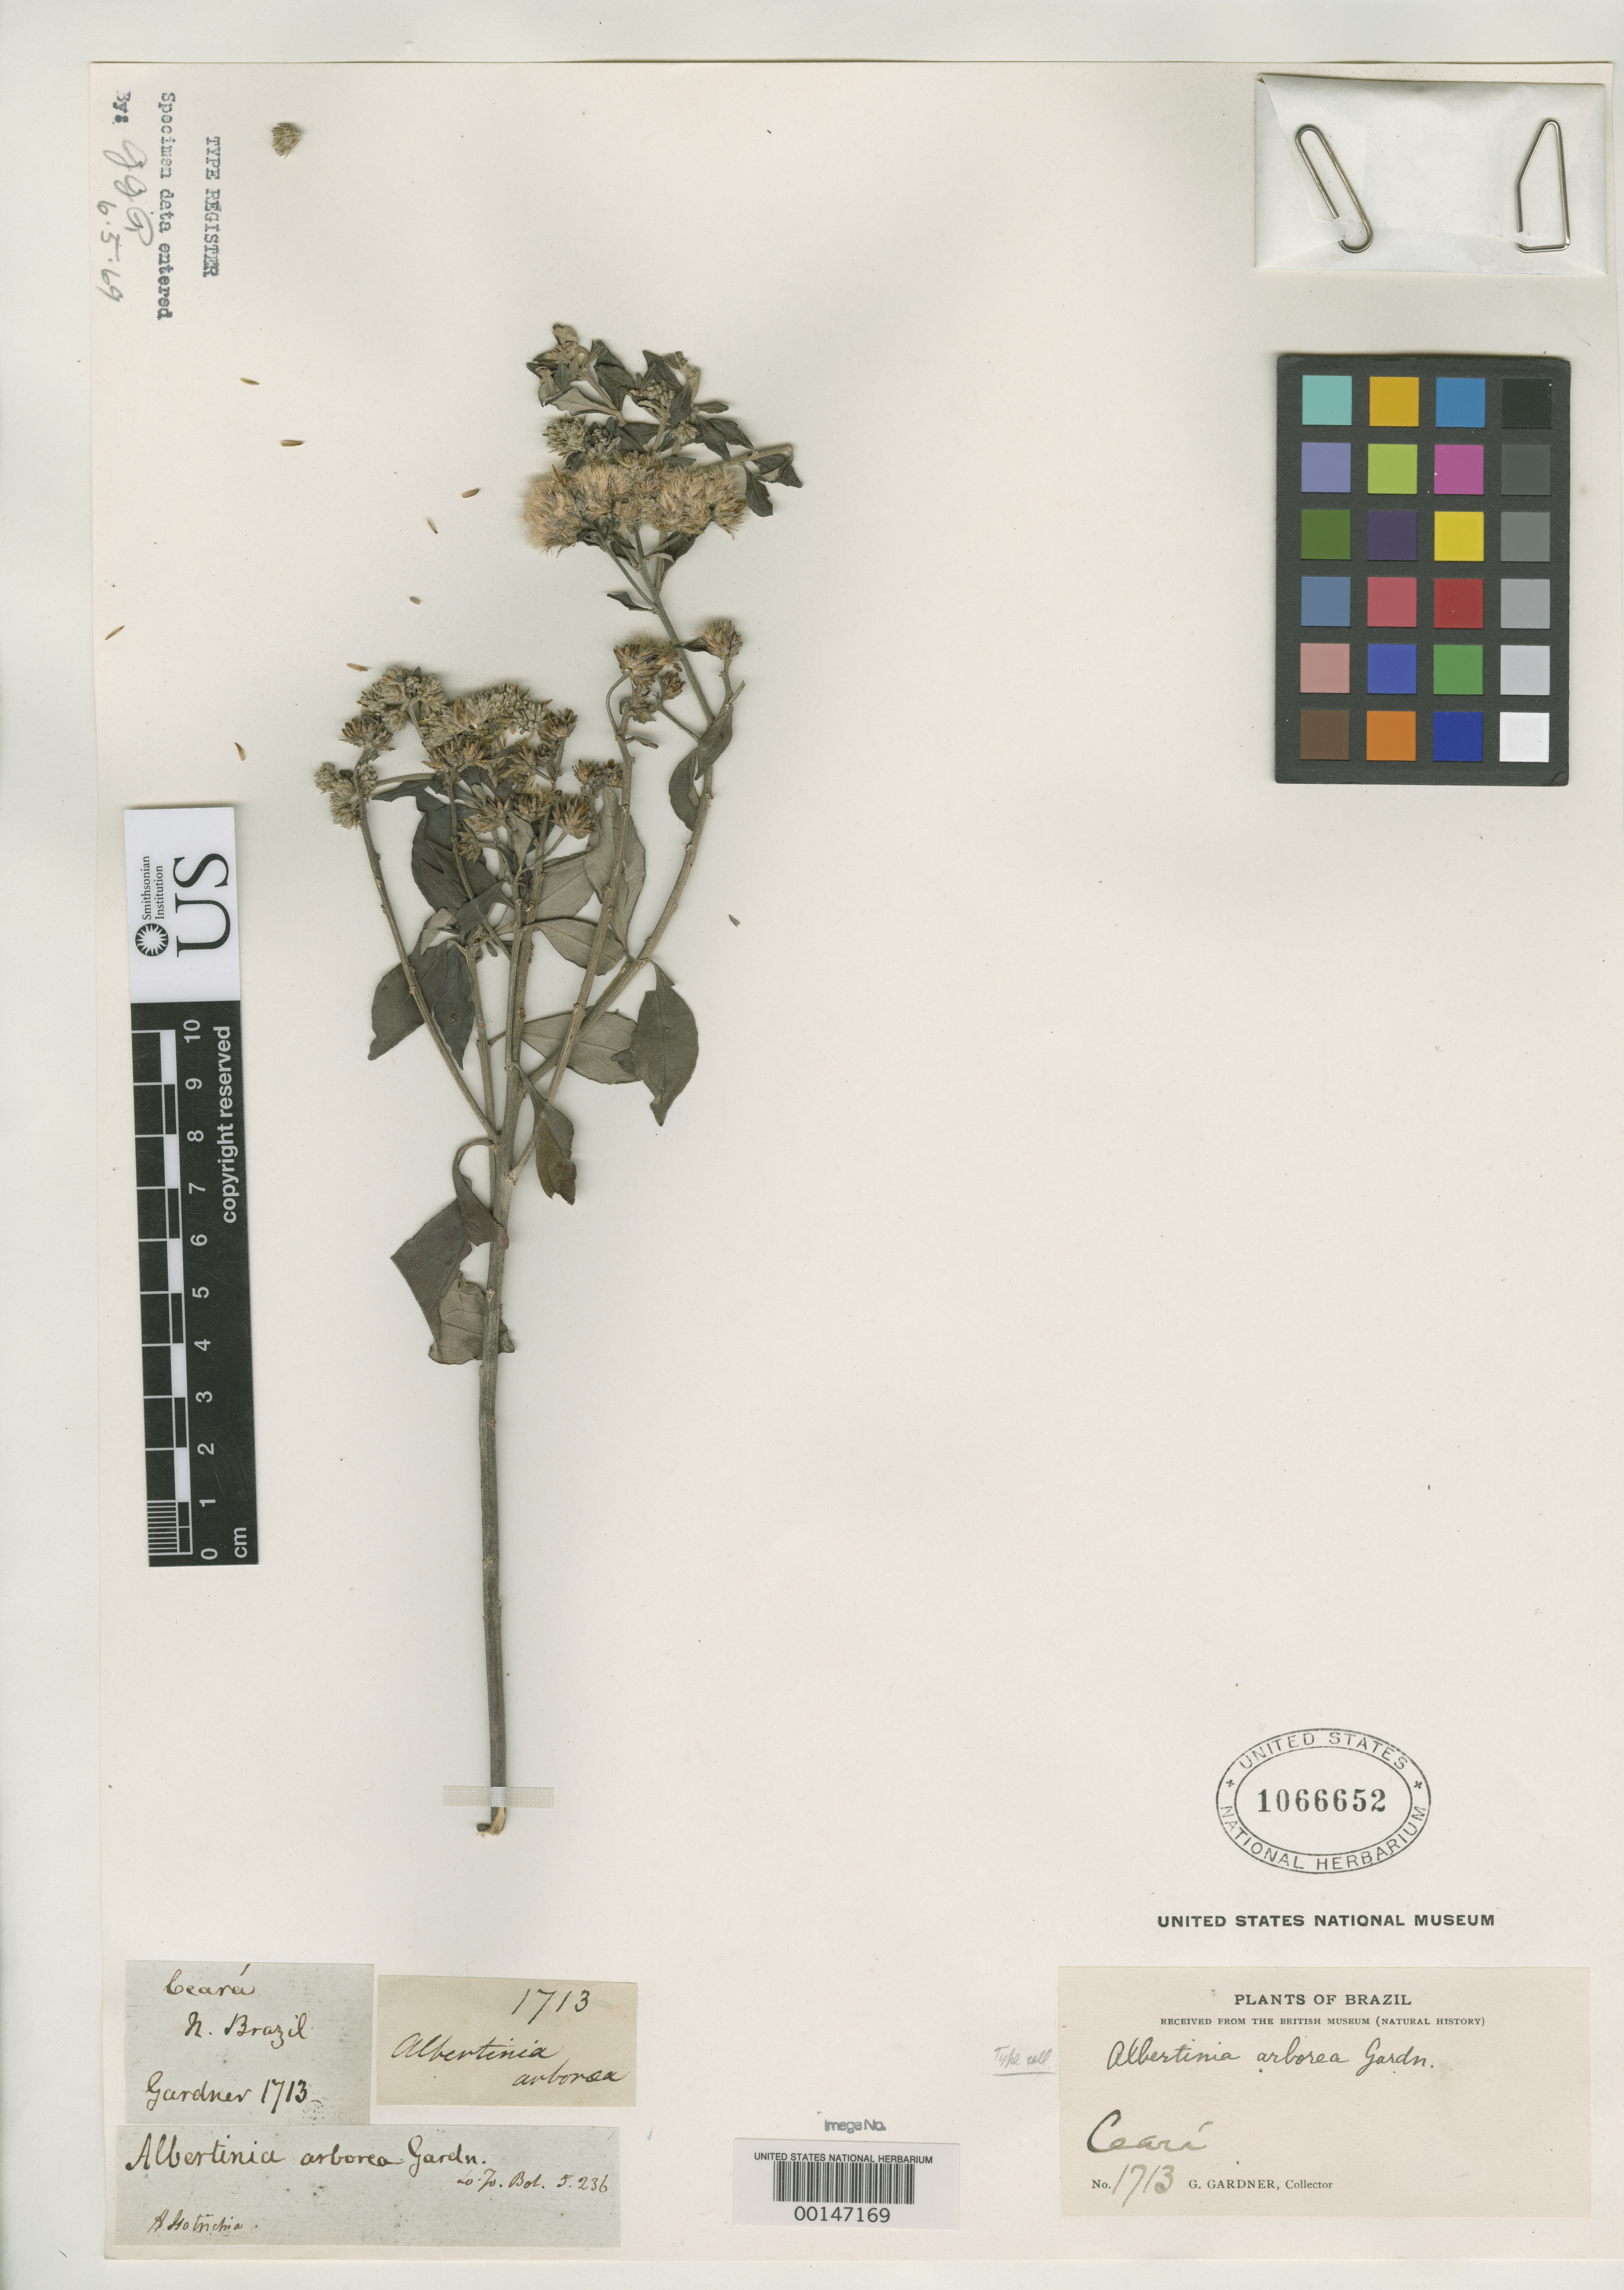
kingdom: Plantae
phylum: Tracheophyta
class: Magnoliopsida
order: Asterales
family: Asteraceae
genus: Albertinia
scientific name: Albertinia arborea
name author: Gardner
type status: Type Collection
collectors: G. Gardner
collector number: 1713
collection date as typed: Oct 1838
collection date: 1838-10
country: Brazil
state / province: Ceará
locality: Serra de Araripe.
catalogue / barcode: US 1066652